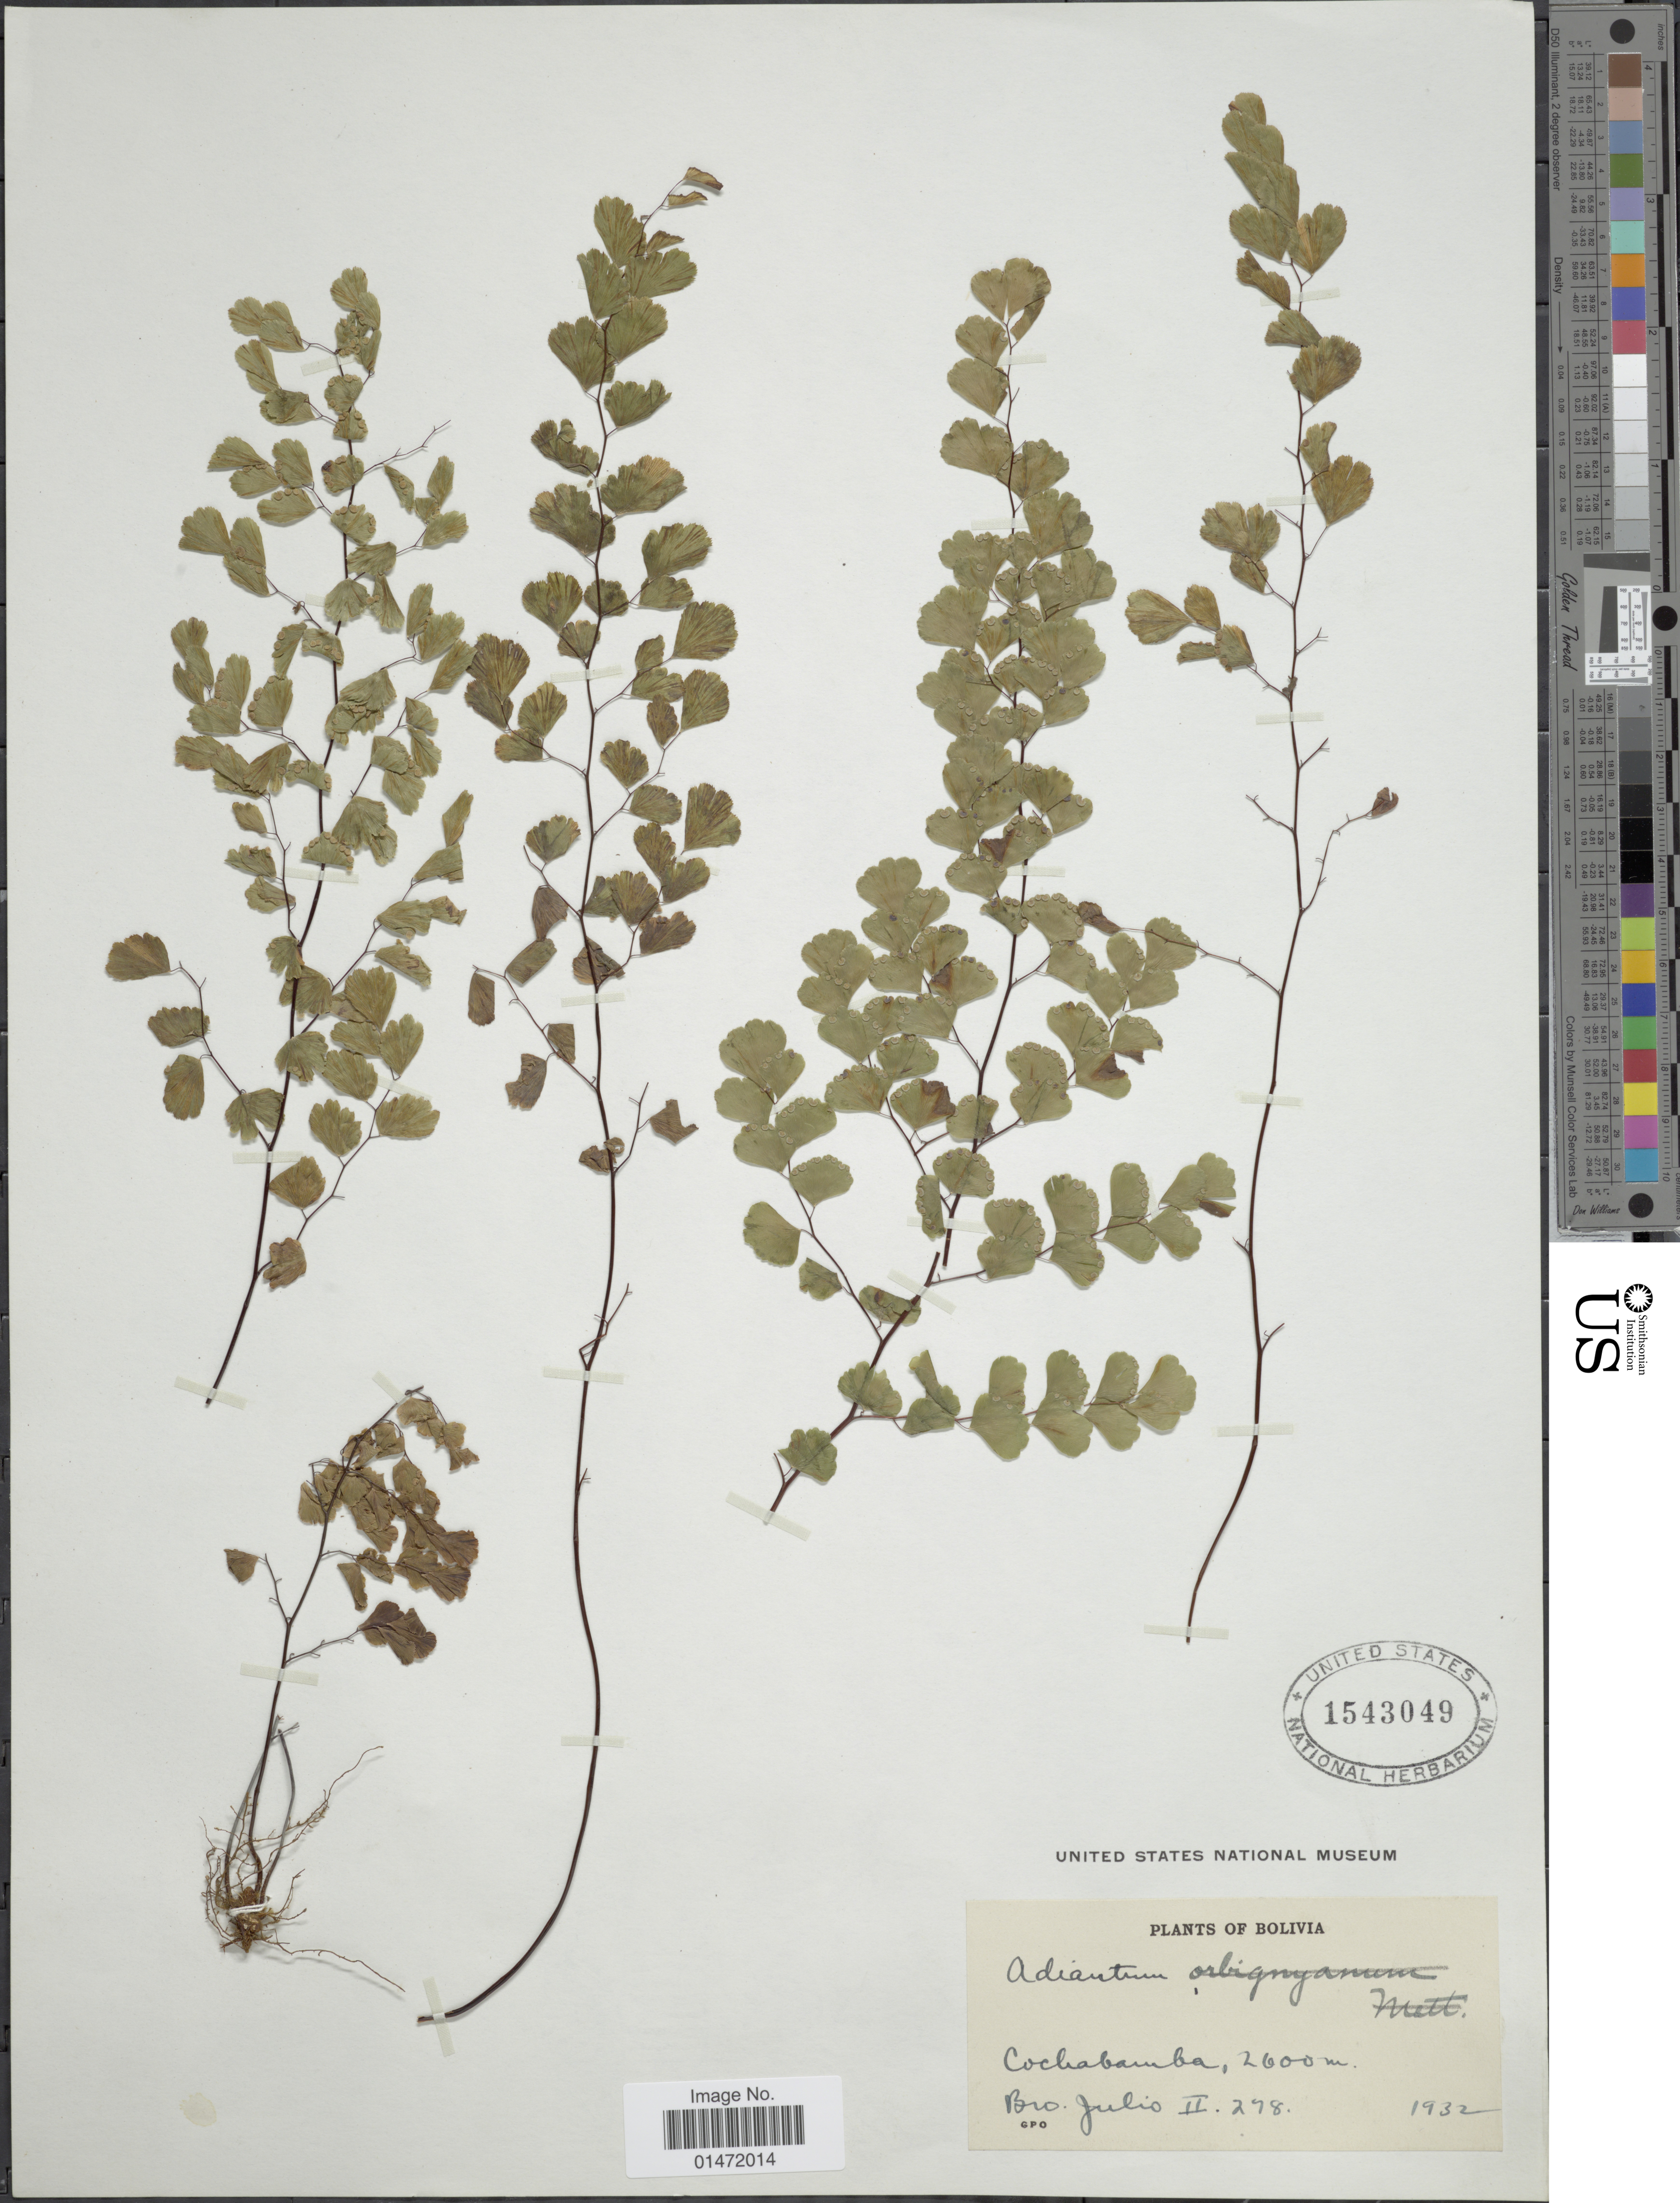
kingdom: Plantae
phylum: Tracheophyta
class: Polypodiopsida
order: Polypodiales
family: Pteridaceae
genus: Adiantum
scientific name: Adiantum sp.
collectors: Bro. Julio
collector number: II 278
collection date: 1932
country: Bolivia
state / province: Cochabamba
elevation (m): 2600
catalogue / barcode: US 1543049